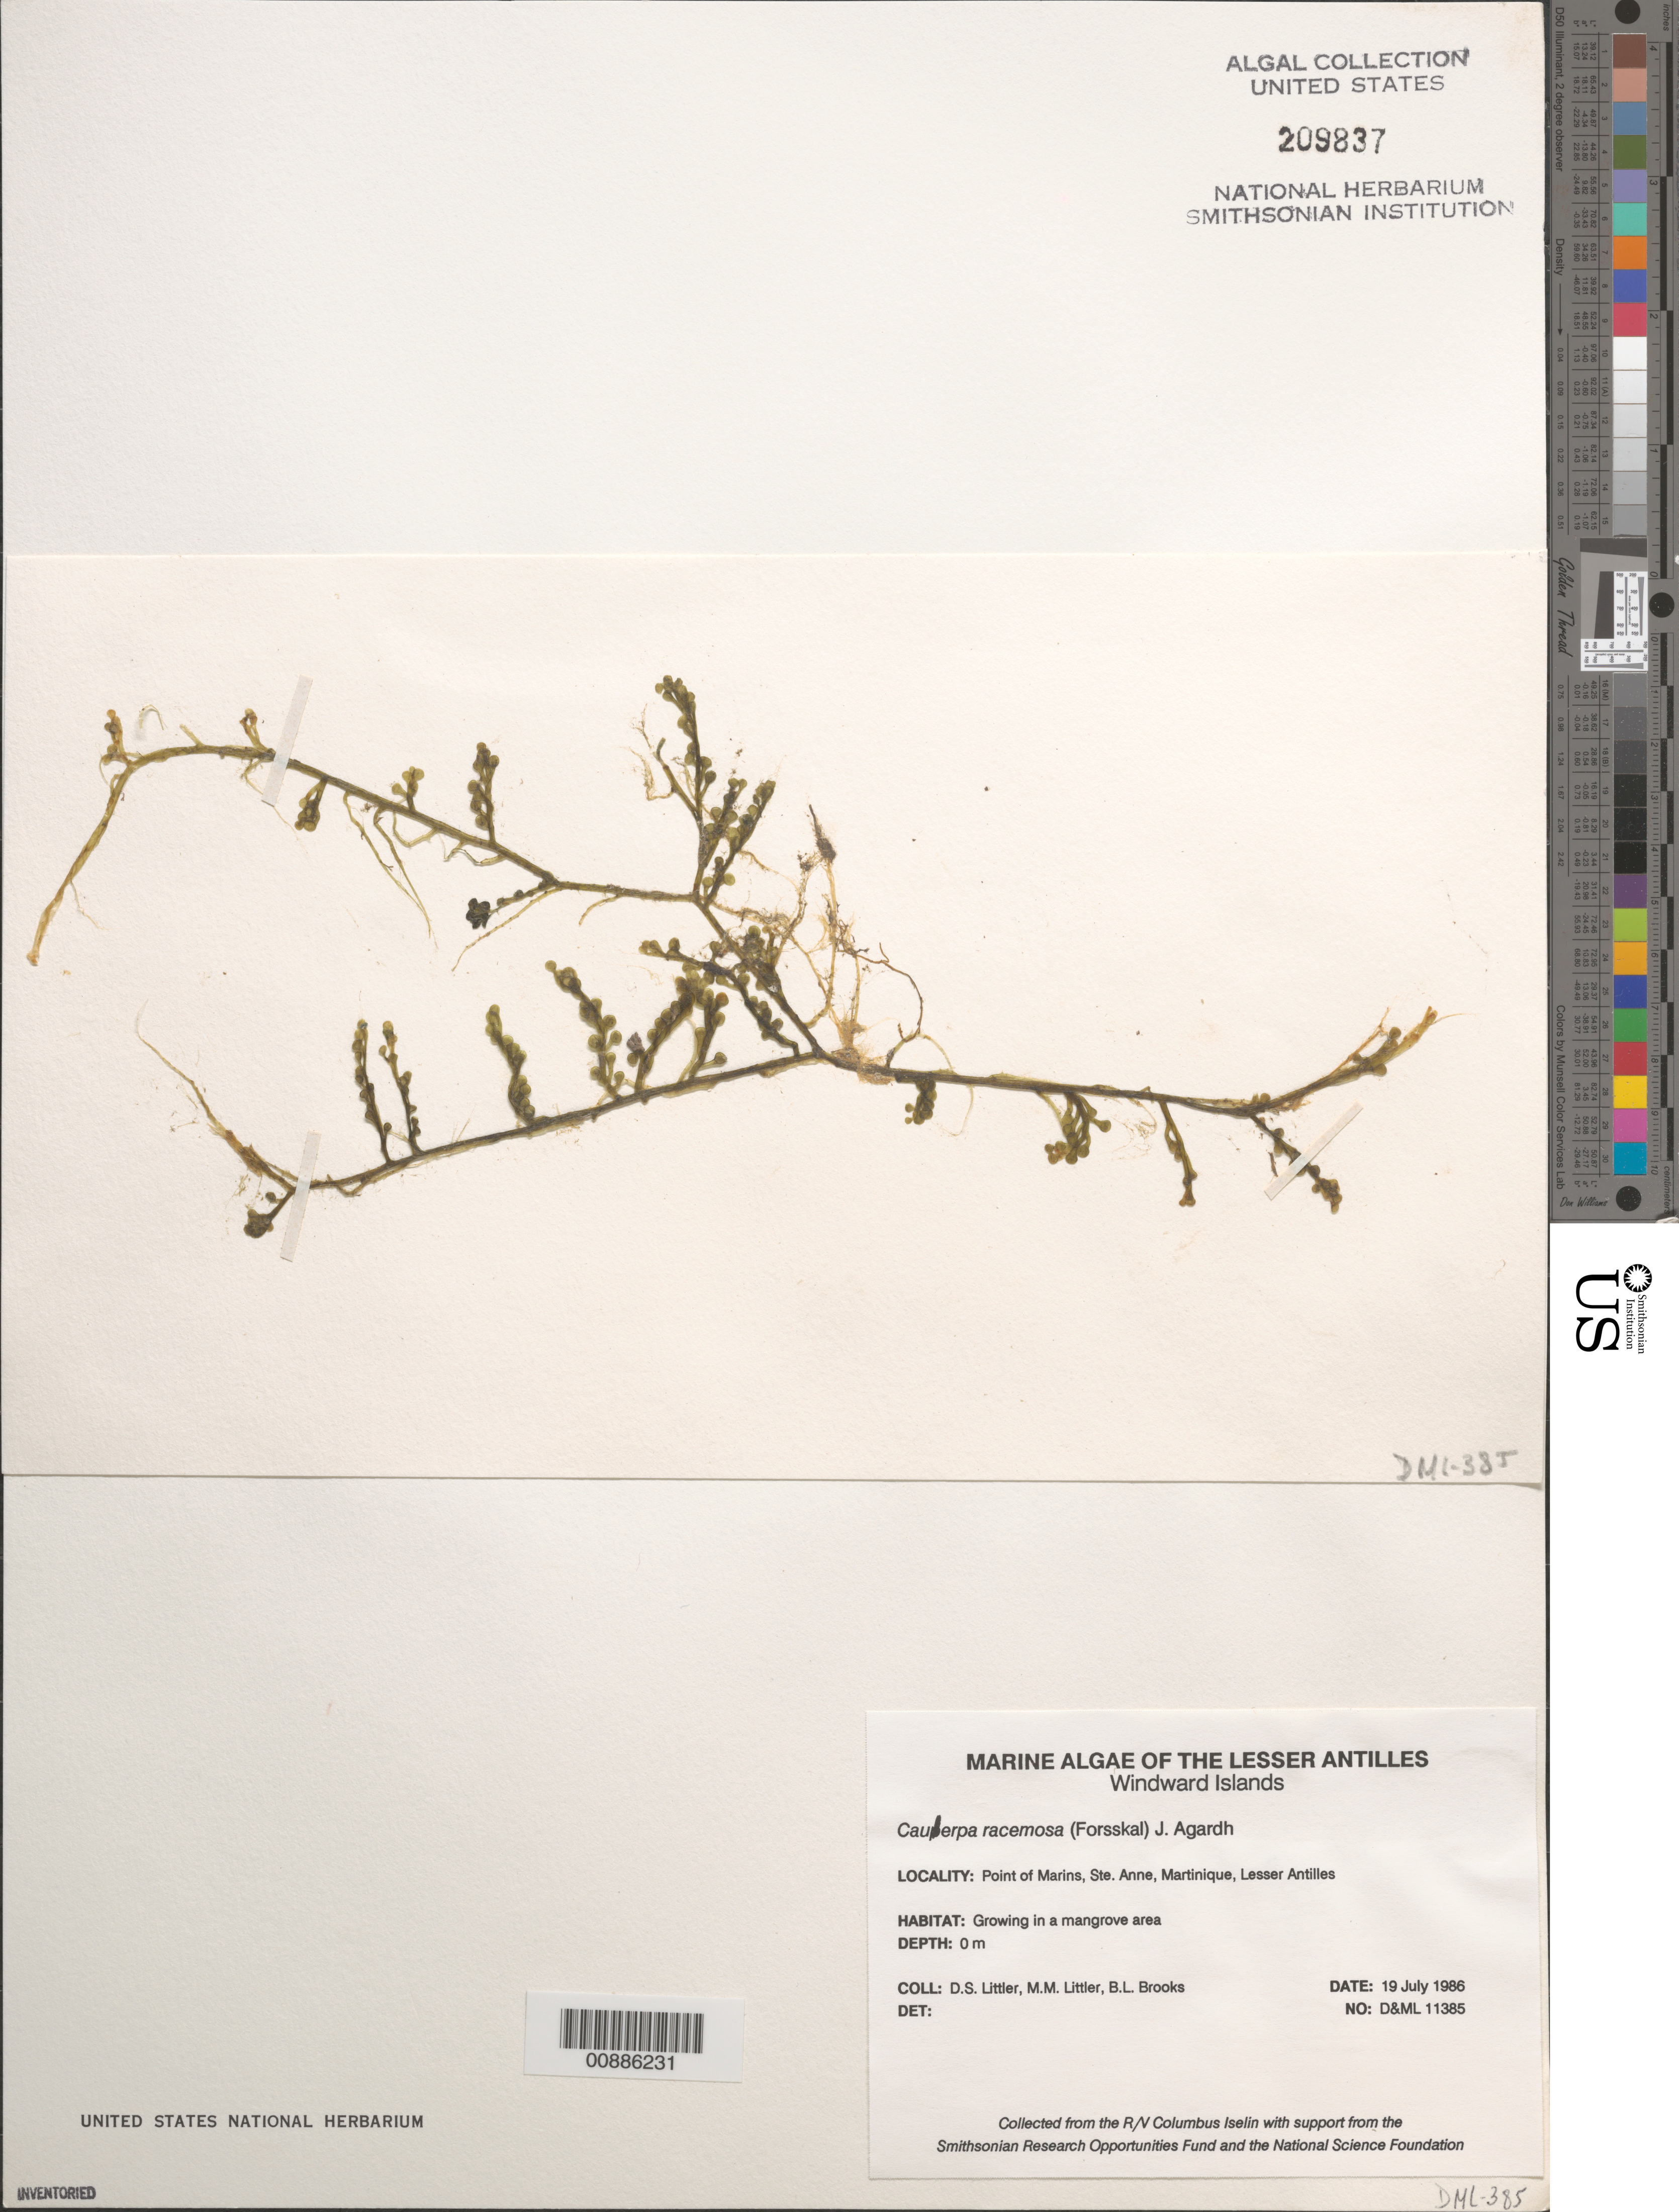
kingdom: Plantae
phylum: Chlorophyta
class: Ulvophyceae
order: Bryopsidales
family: Caulerpaceae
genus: Caulerpa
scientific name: Caulerpa racemosa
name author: (Forssk.) J. Agardh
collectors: D. S. Littler, M. M. Littler & B. Brooks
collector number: D&ML 11385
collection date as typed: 19 Jul 1986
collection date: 1986-07-19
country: Martinique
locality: Pointe du Marins, St. Anne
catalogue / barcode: US 209837